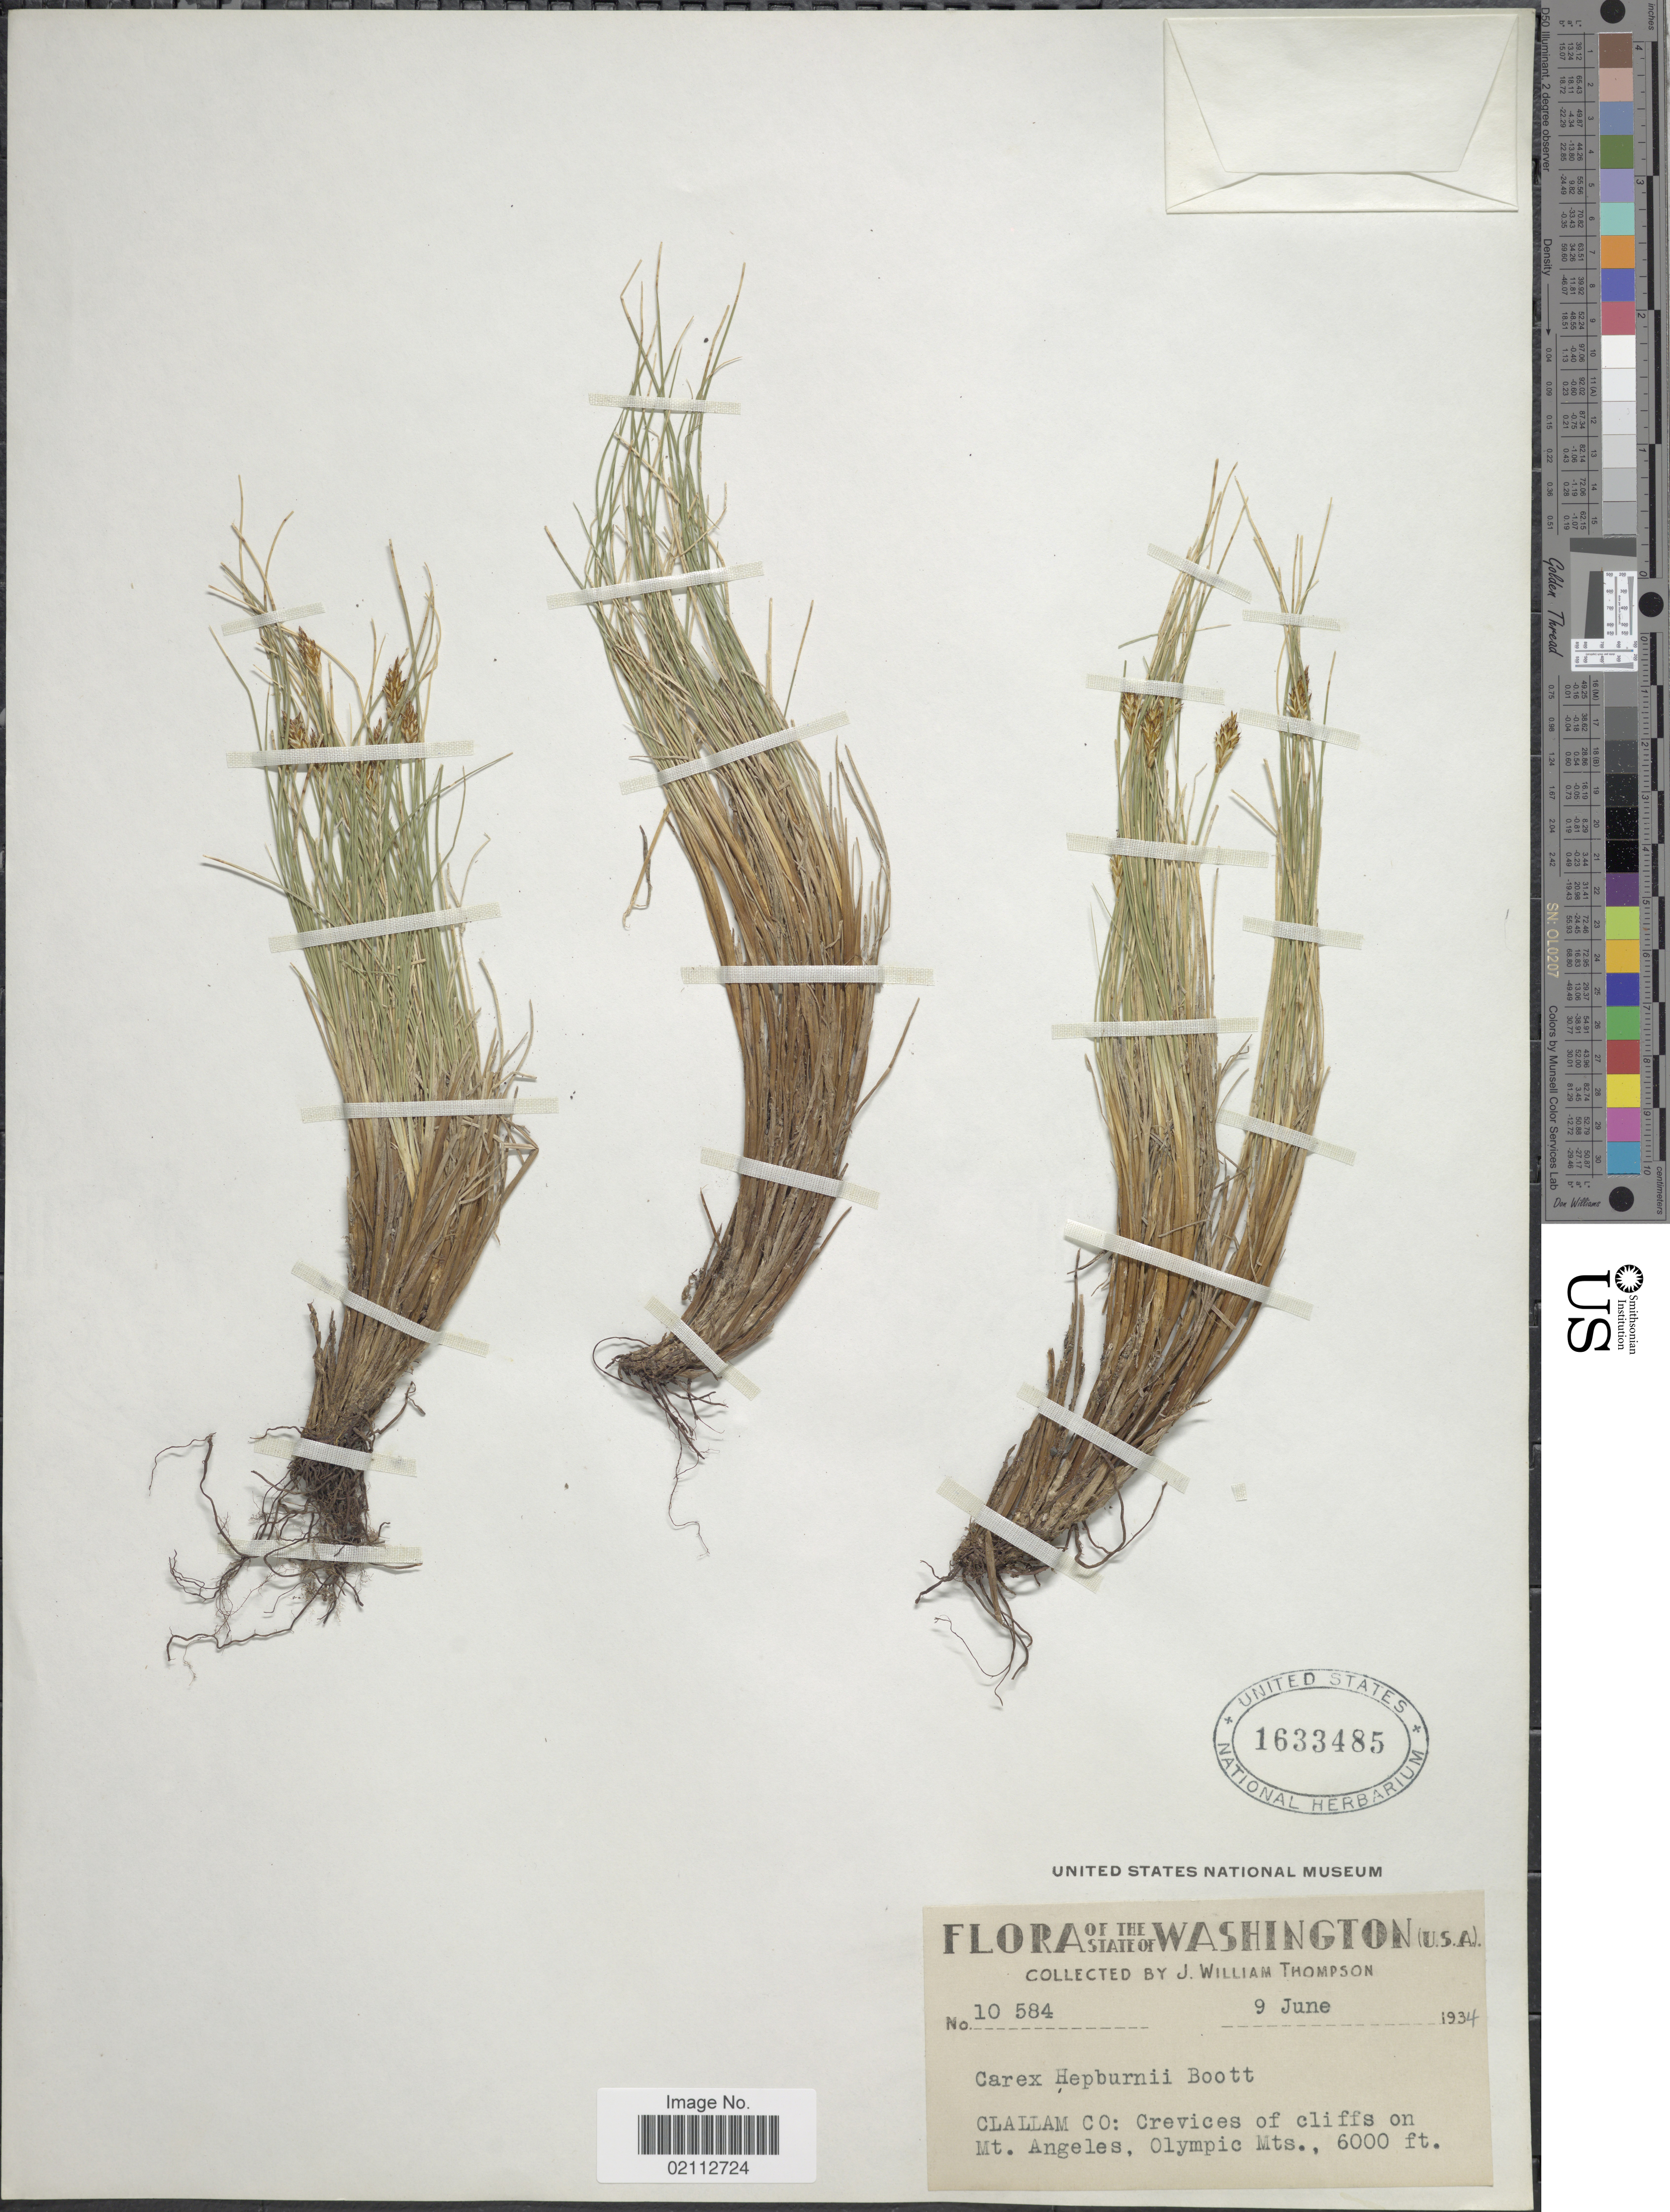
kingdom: Plantae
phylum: Tracheophyta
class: Liliopsida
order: Poales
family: Cyperaceae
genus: Carex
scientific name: Carex nardina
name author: (Hornem.) Fr.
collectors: J. W. Thompson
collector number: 10584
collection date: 1934-06-09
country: United States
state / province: Washington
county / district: Clallam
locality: Clallam Co: Crevices of cliffs on Mt. Angeles, Olympic Mts.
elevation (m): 1829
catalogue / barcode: US 1633485